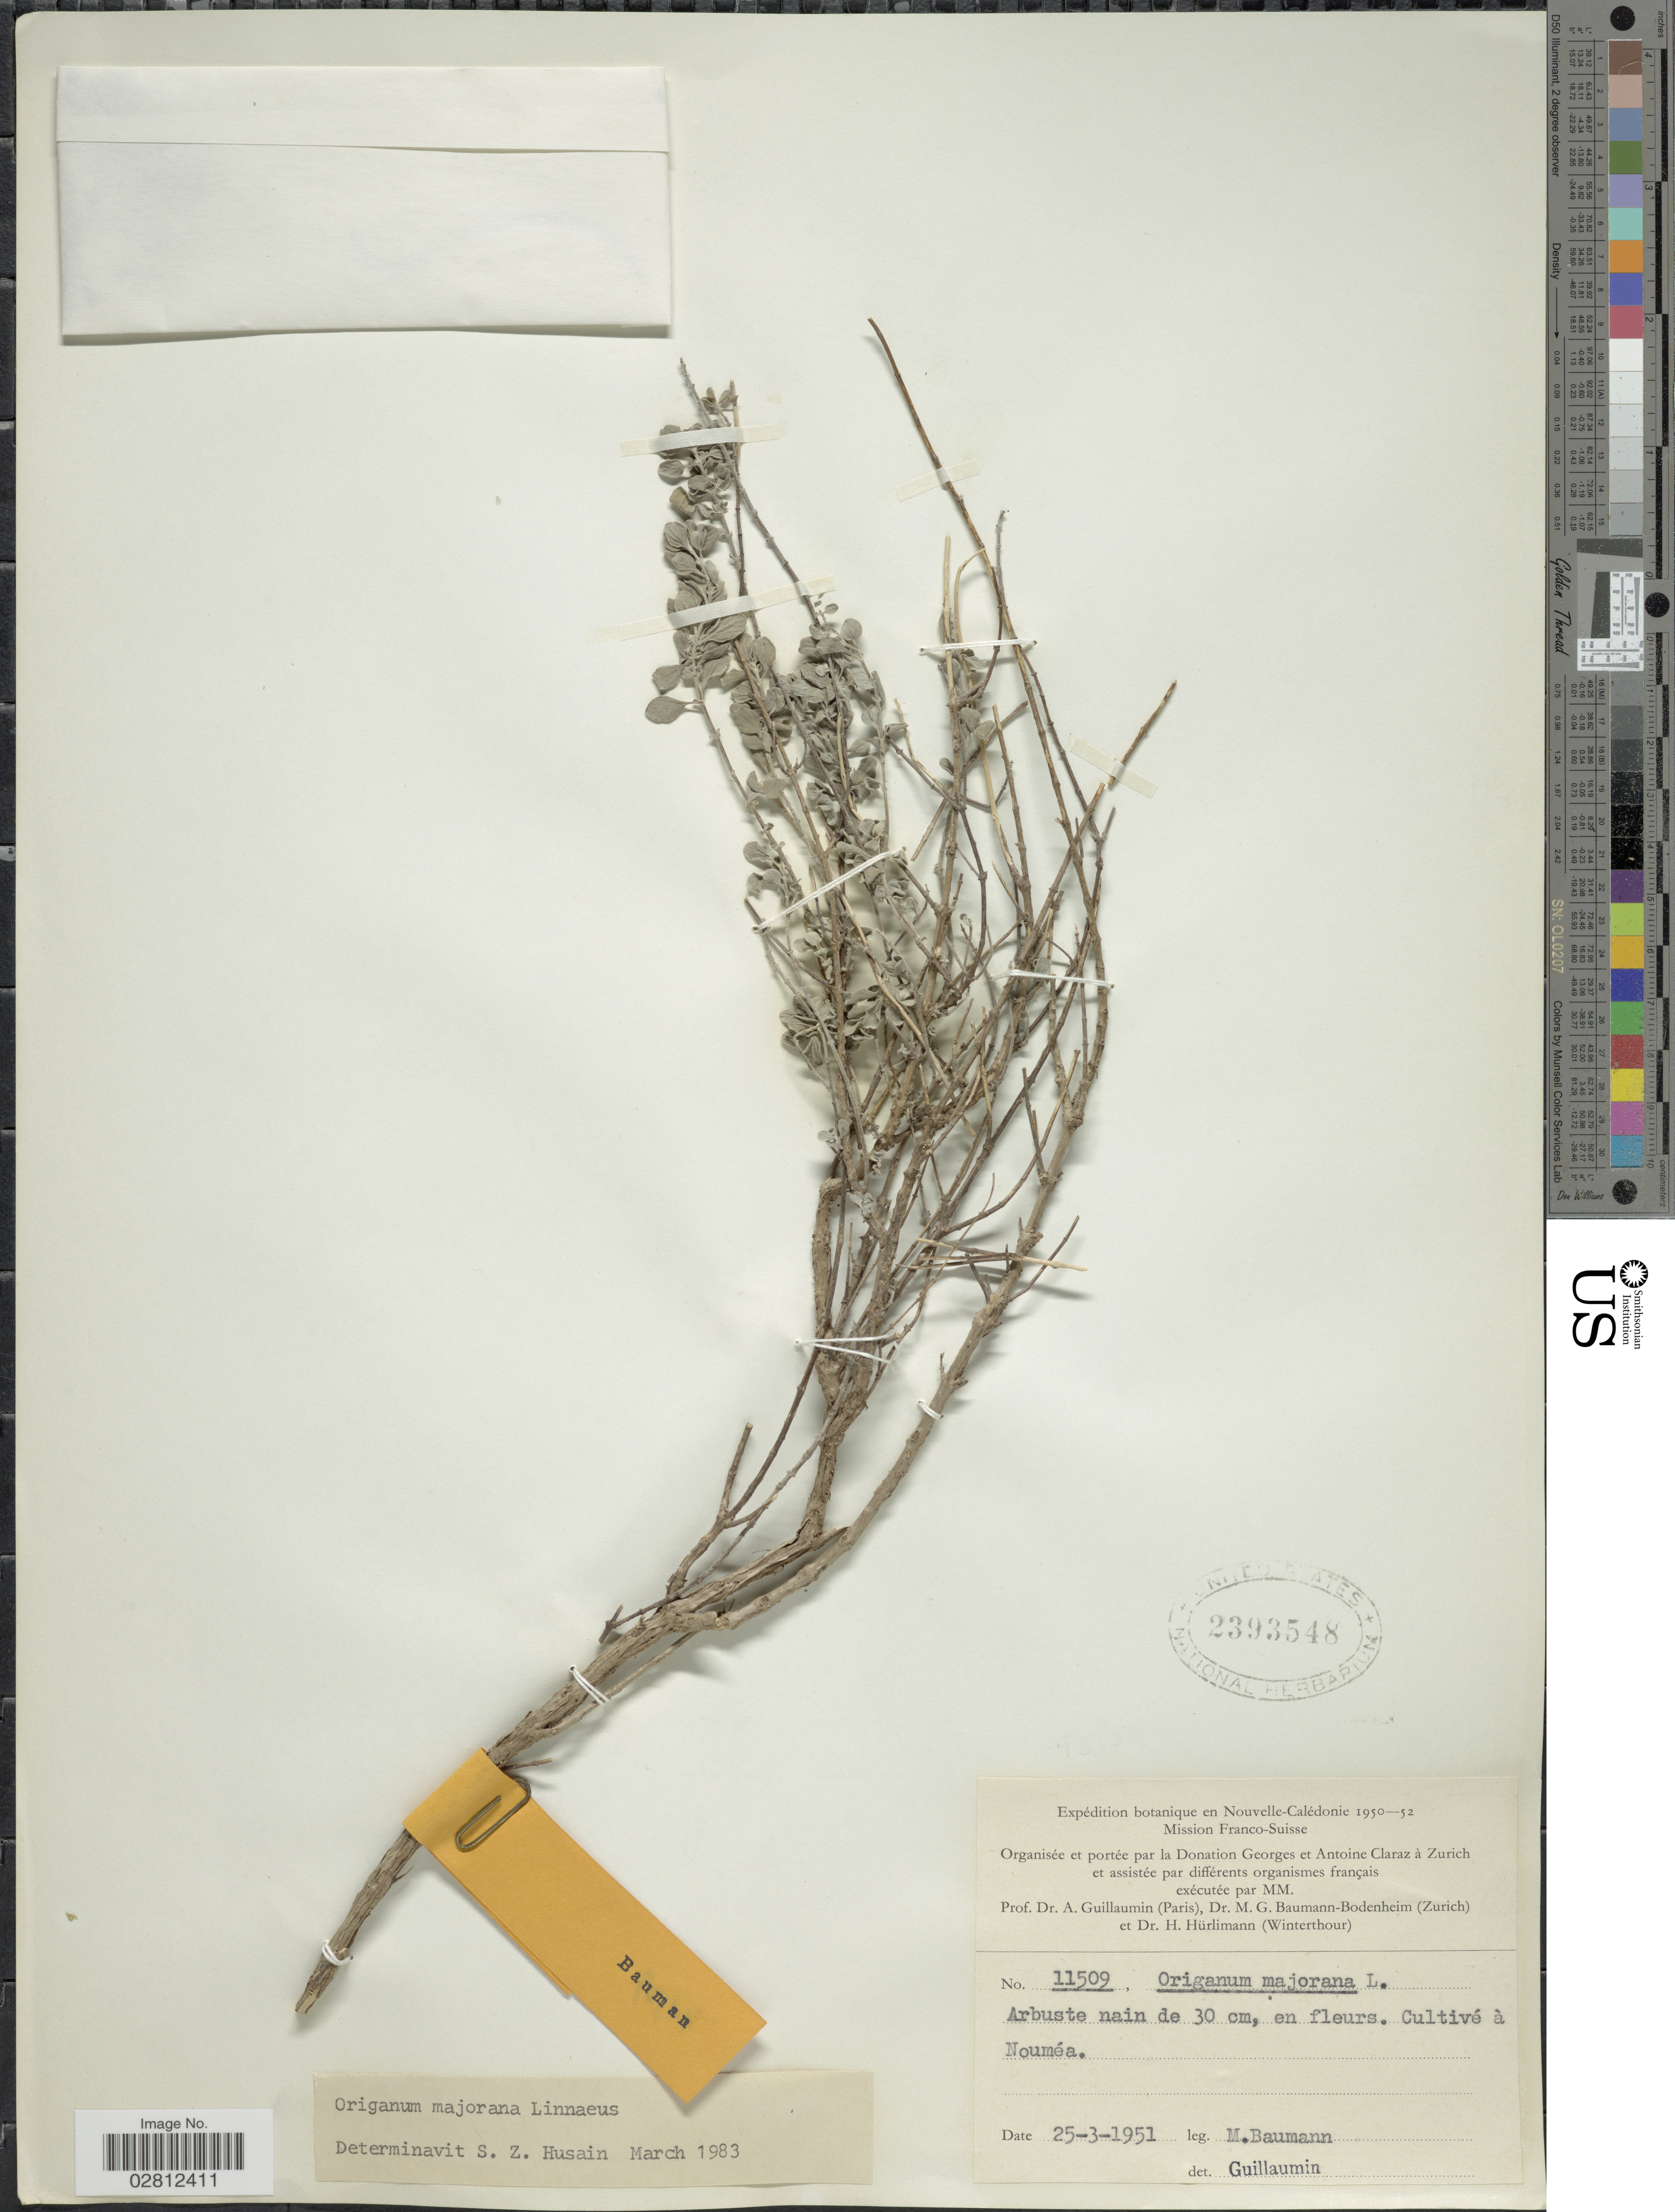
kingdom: Plantae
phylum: Tracheophyta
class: Magnoliopsida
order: Lamiales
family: Lamiaceae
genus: Origanum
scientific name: Origanum majorana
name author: L.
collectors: M. Baumann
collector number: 11509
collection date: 1951-03-25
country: New Caledonia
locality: Mission Franco-Suisse. [unsure placement] Cultivé à Nouméa.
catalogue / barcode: US 2393548